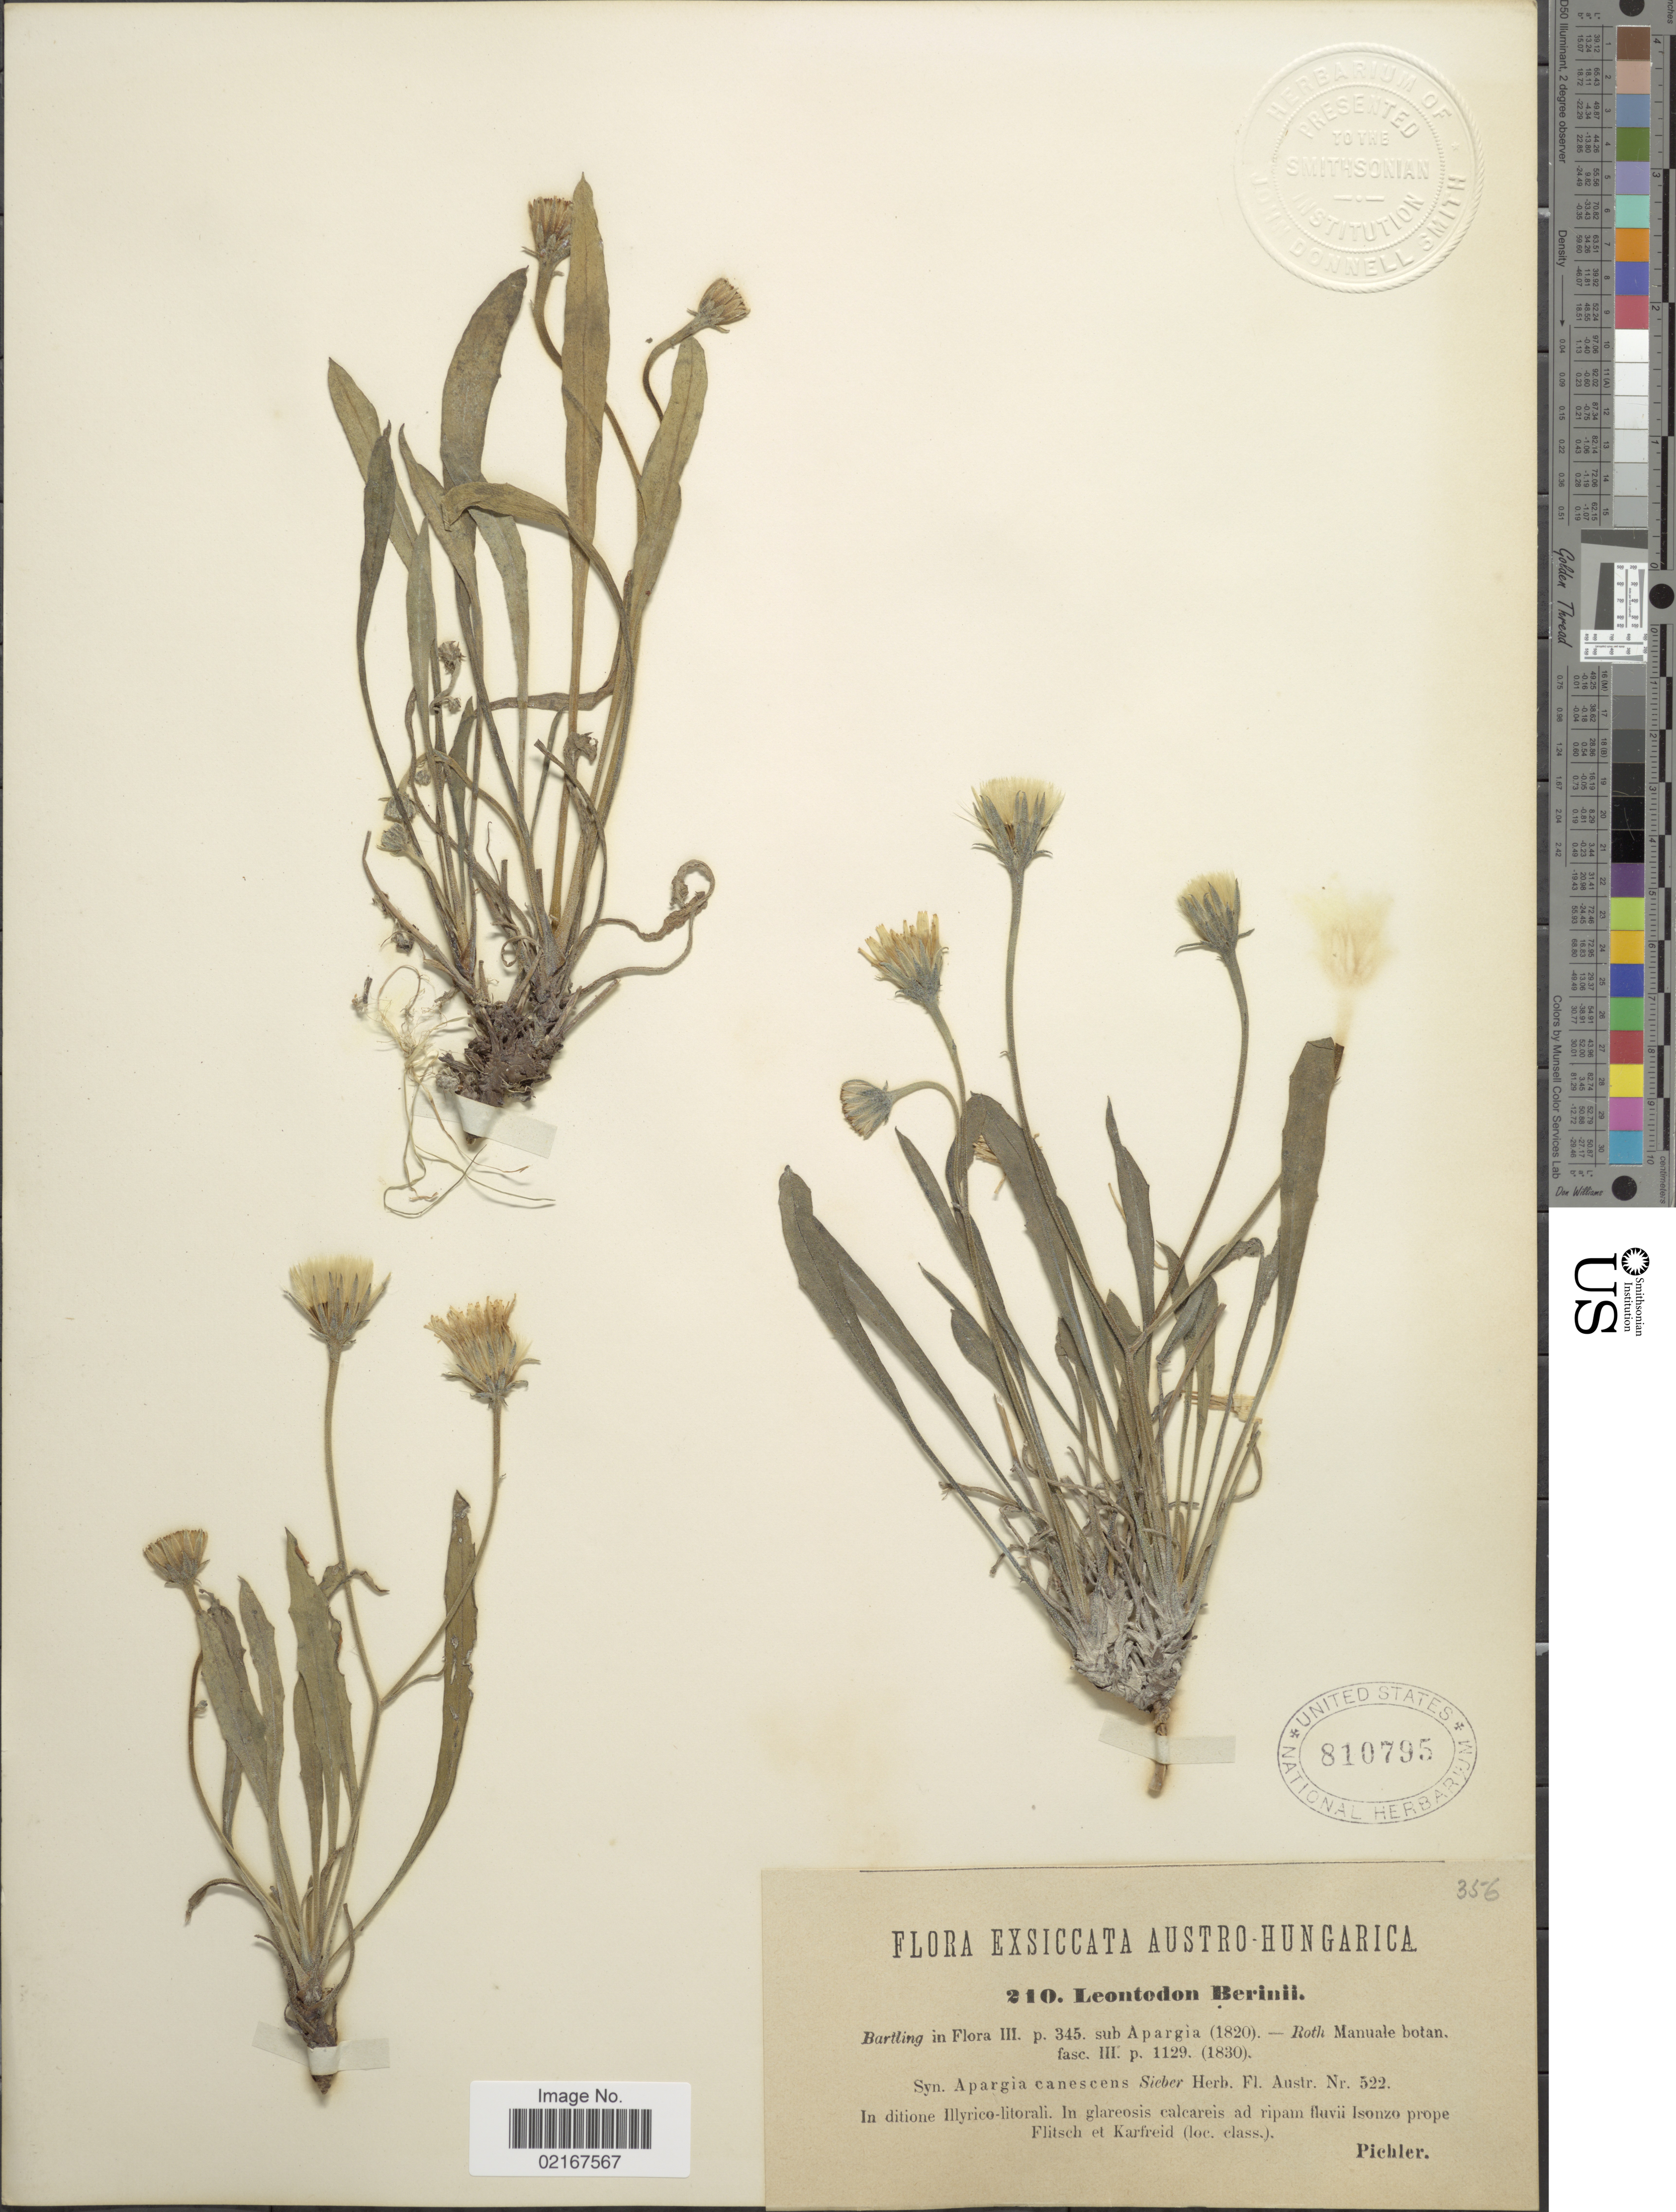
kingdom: Plantae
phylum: Tracheophyta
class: Magnoliopsida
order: Asterales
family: Asteraceae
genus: Leontodon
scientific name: Leontodon berinii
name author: (Bartl.) Roth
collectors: Pichler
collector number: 210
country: Slovenia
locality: Austro-Hungarica, ditione Illrico-litorali, prope Flitsch et Karfreid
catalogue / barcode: US 810795